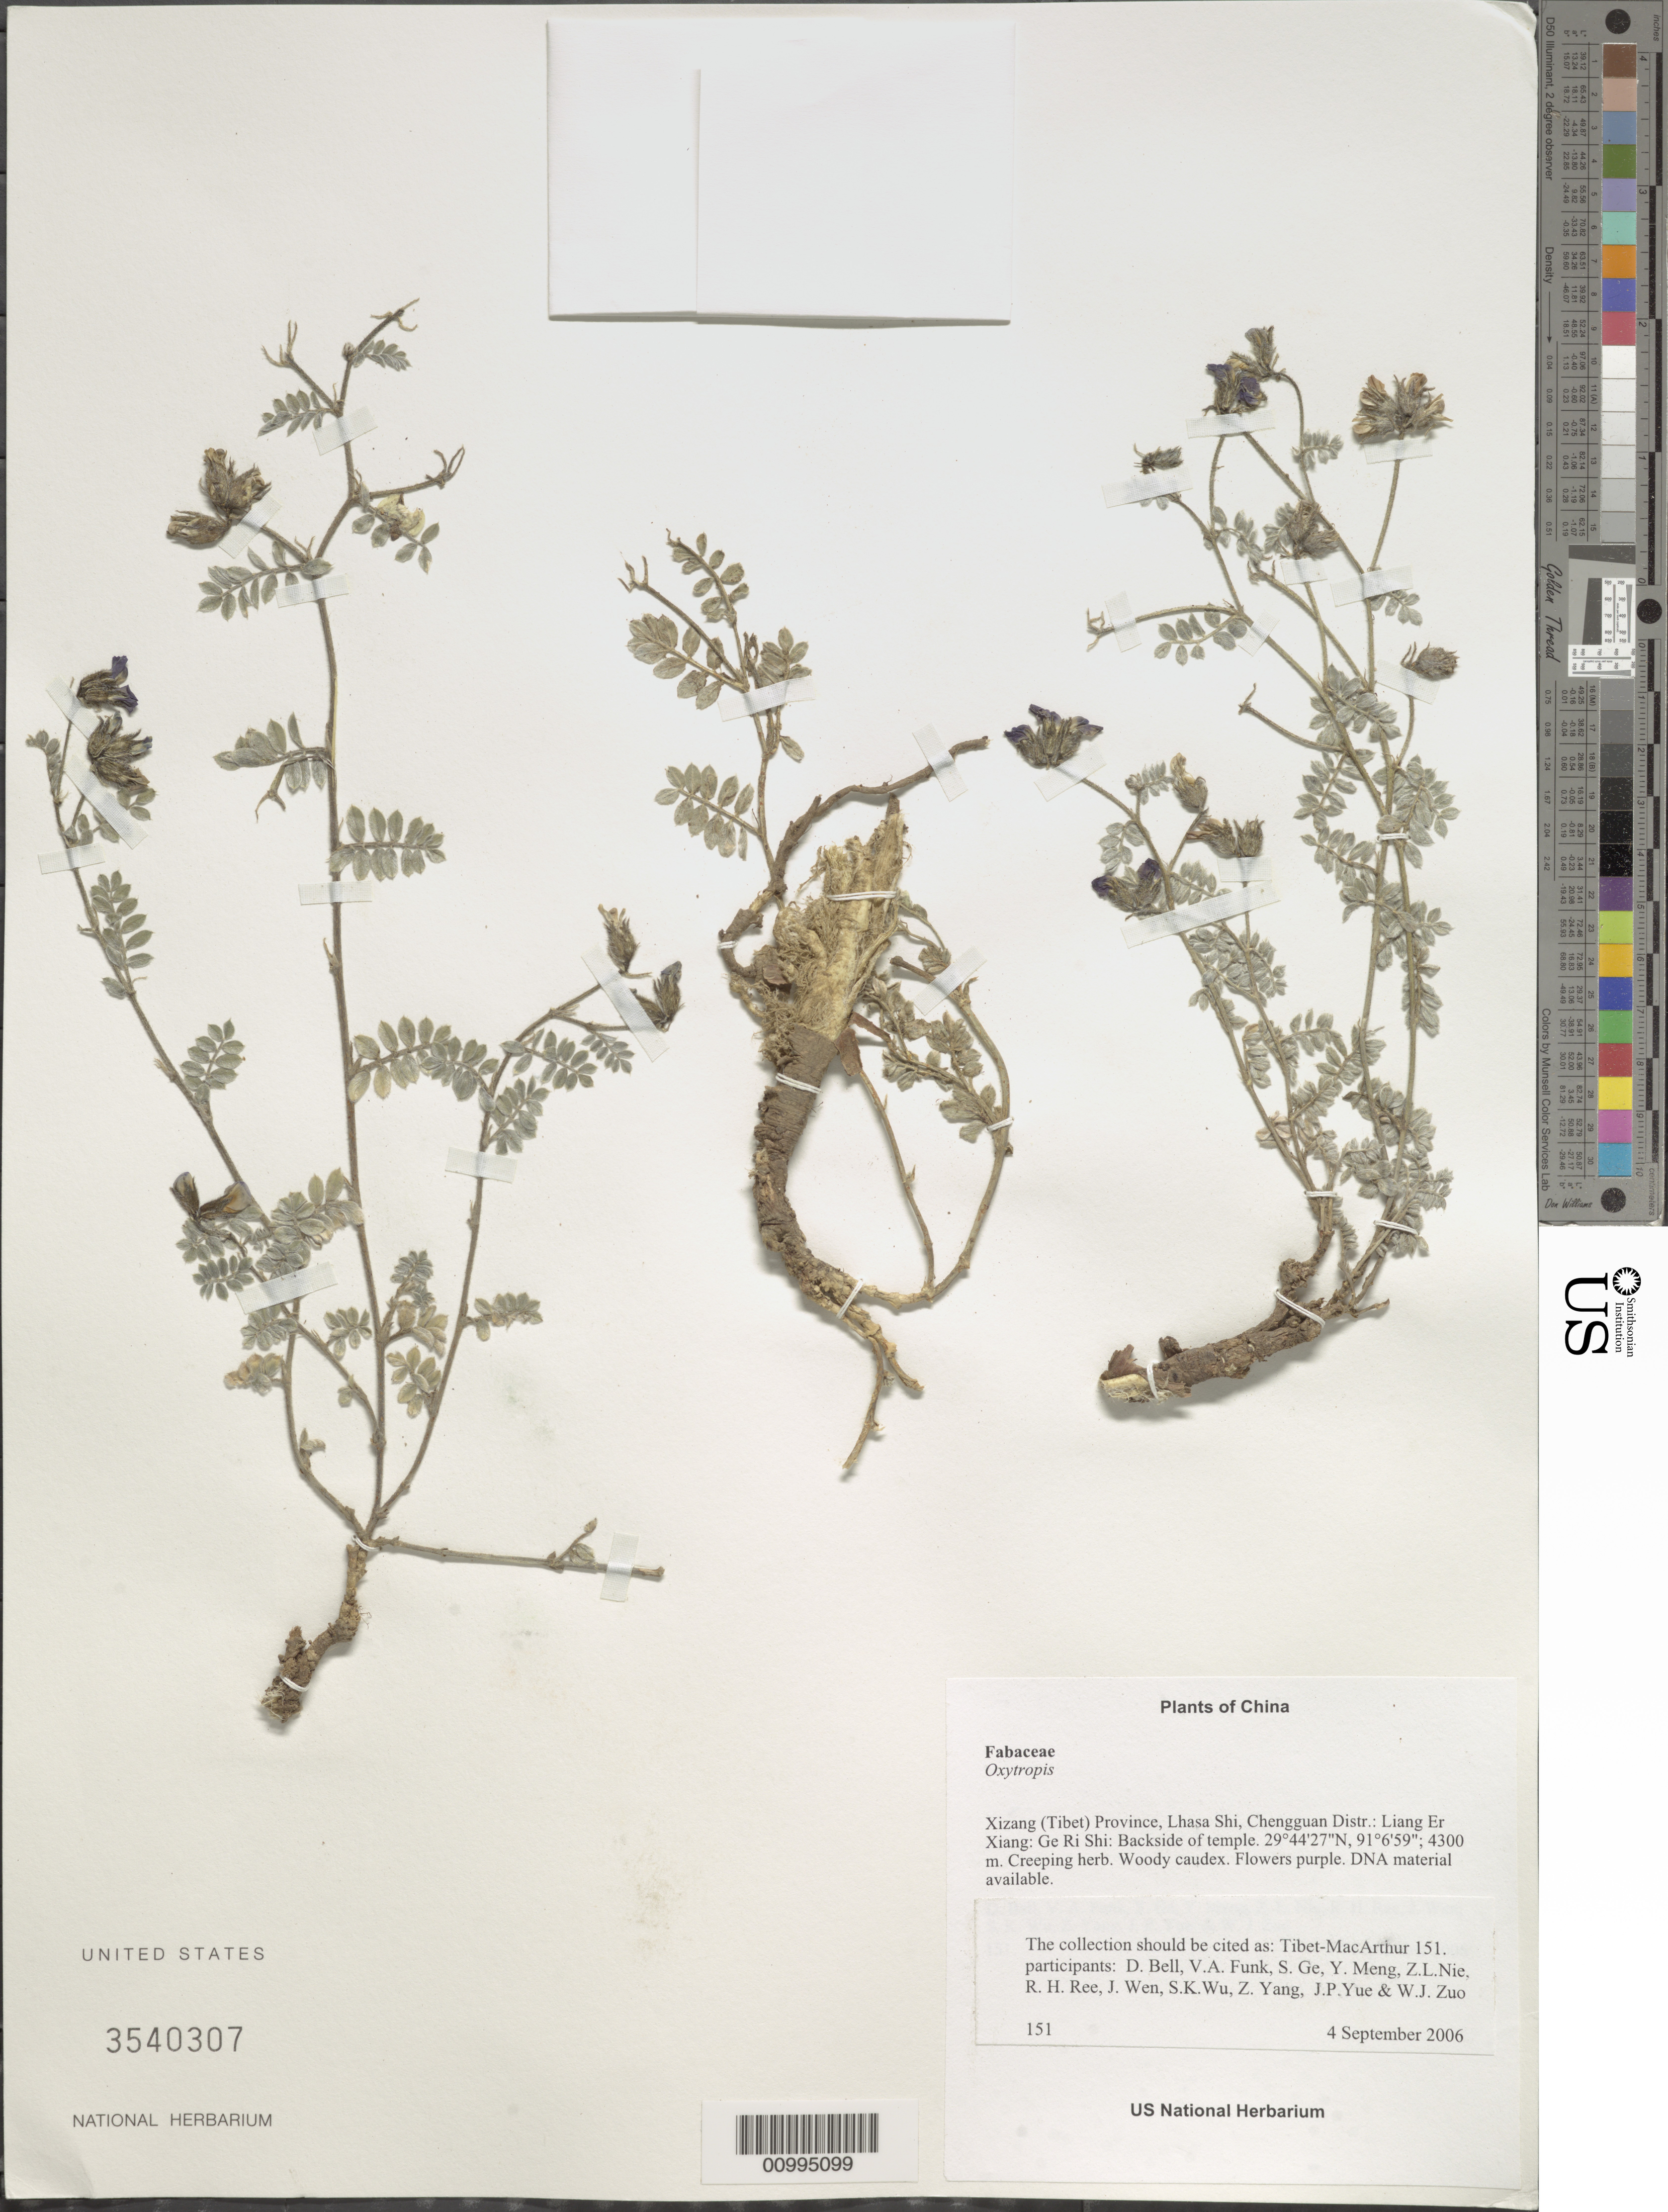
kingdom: Plantae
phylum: Tracheophyta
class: Magnoliopsida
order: Fabales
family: Fabaceae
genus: Oxytropis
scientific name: Oxytropis sp.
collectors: Tibet-MacArthur, D. A. Bell, V. Funk, S. Ge, Y. Meng, Z. Nie, R. Ree, J. Wen, S. K. Wu, Z. Yang, J. Yue & W. Zuo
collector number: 151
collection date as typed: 04 Sep 2006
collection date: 2006-09-04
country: China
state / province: Xizang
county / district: Lhasa Shi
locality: Chengguan Distr.: Liang Er Xiang: Ge Ri Shi. Backside of temple.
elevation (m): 4300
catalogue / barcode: US 3540307